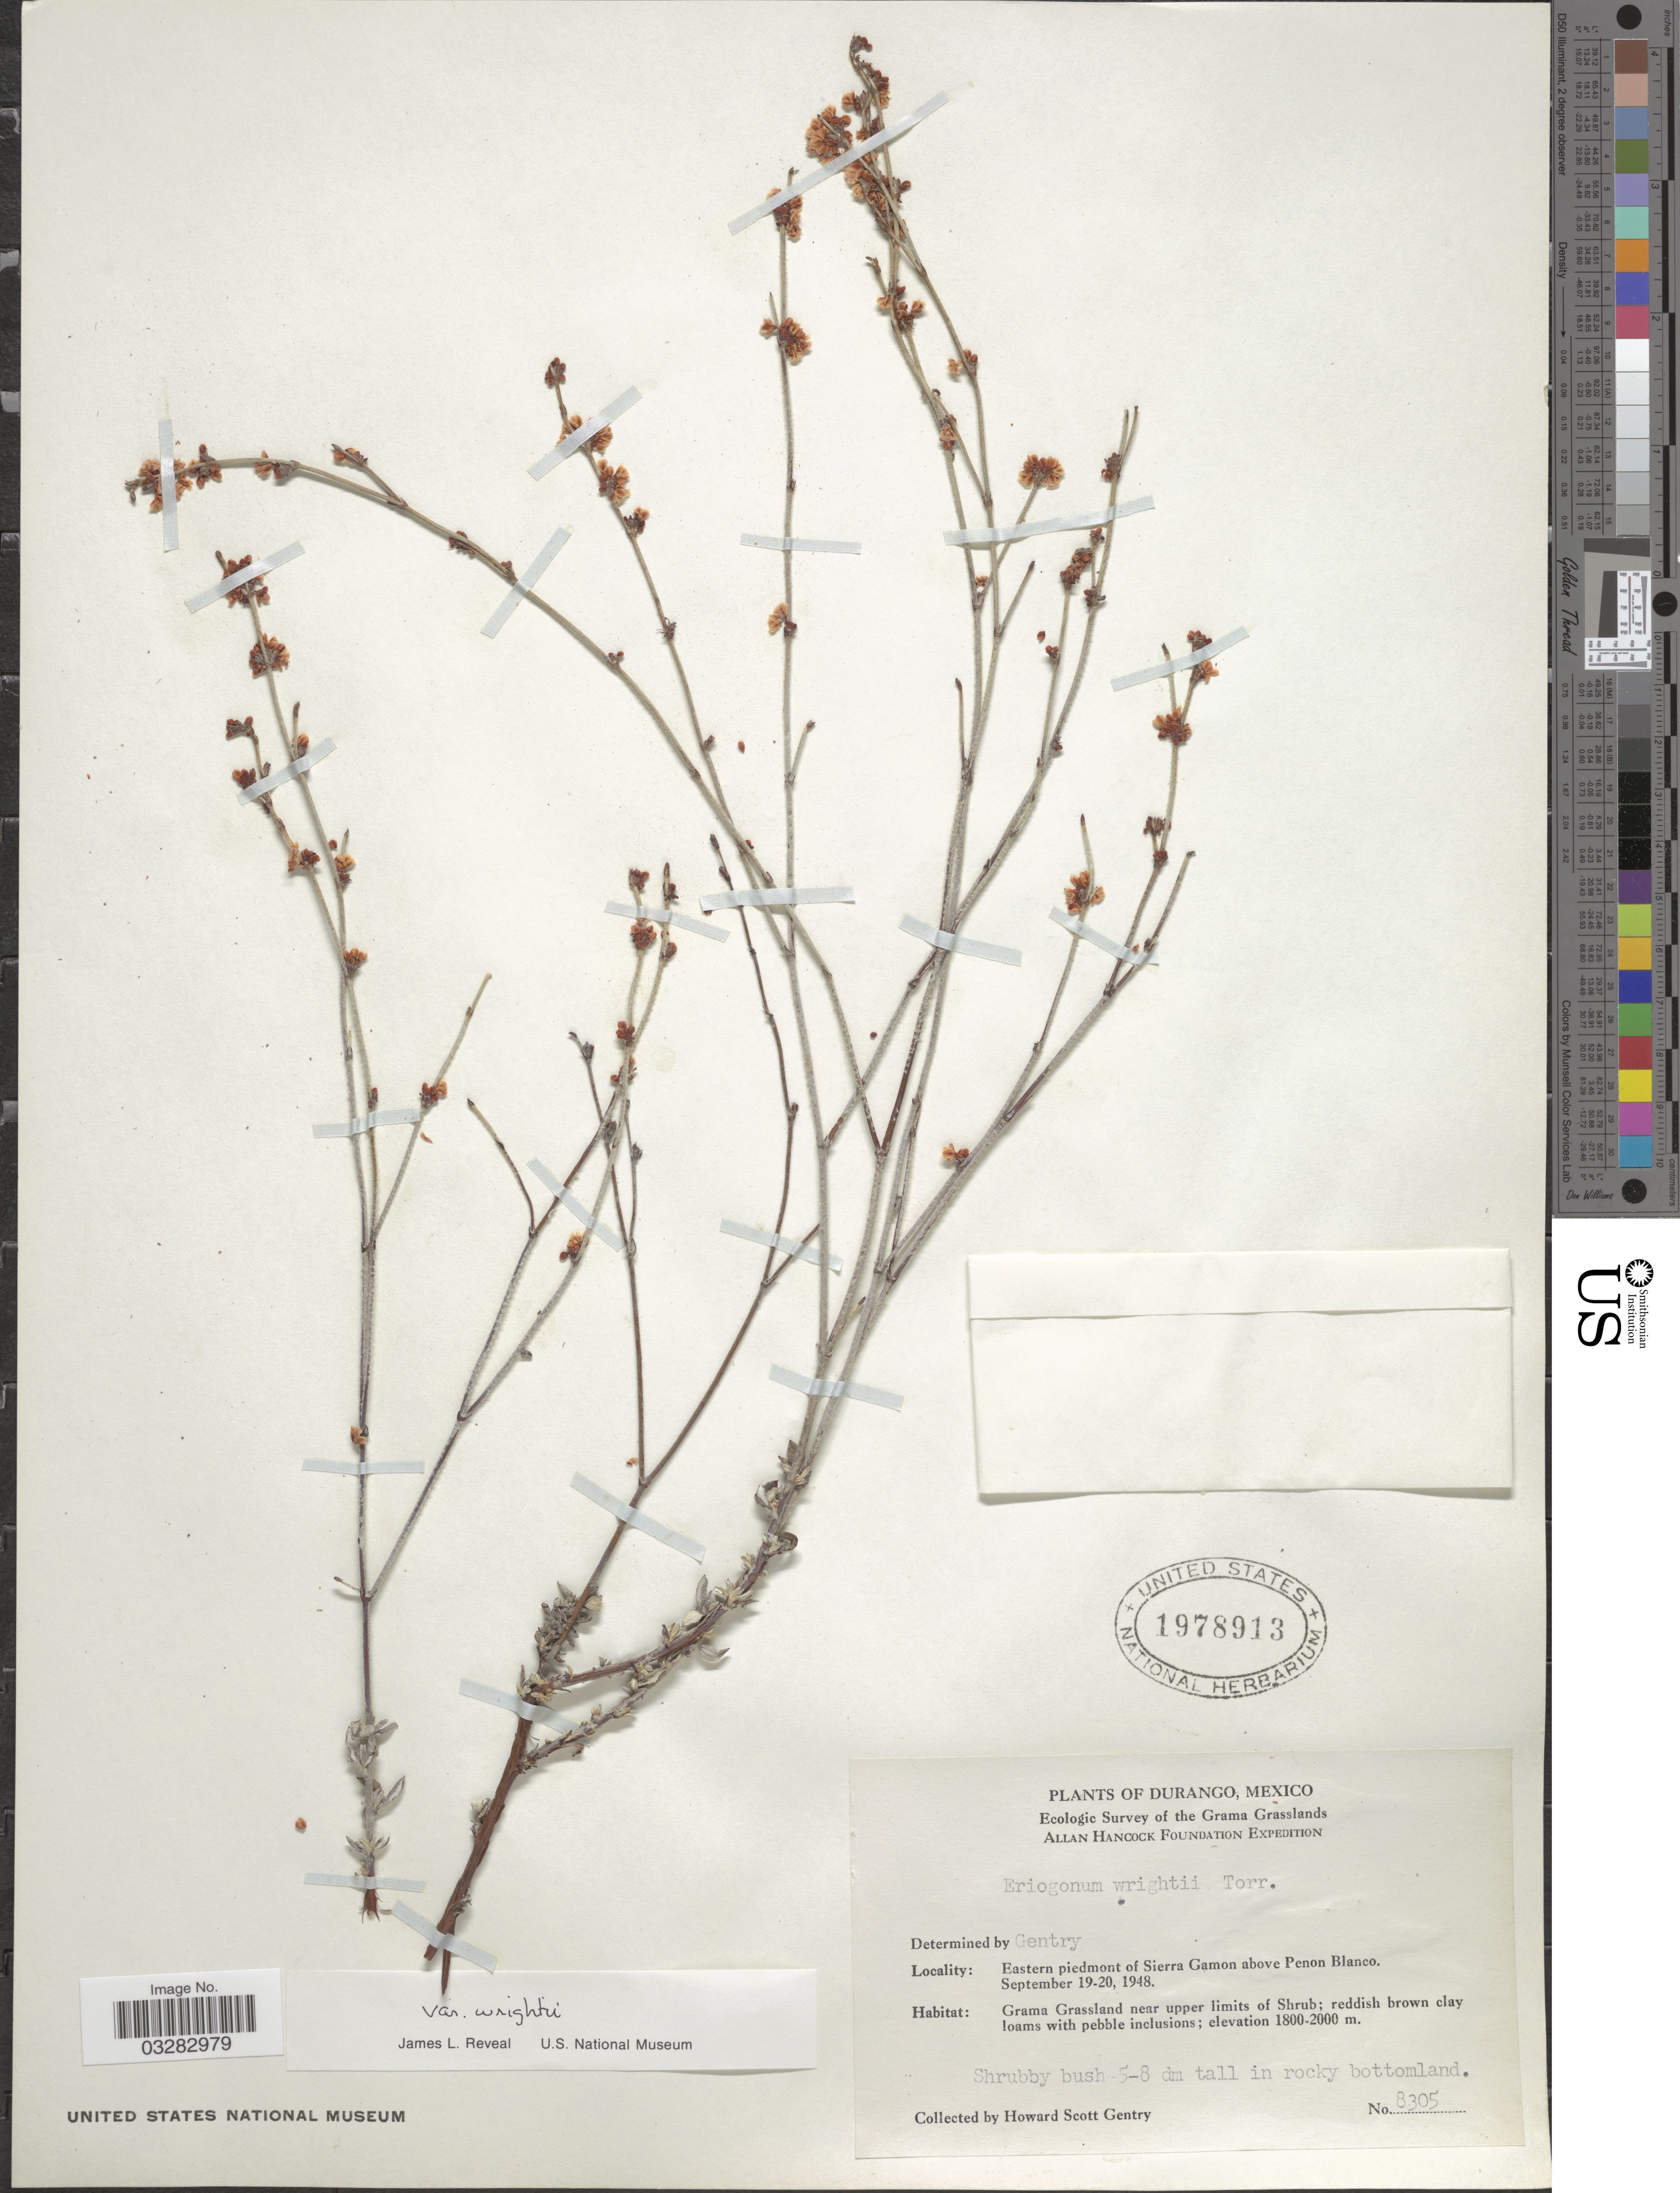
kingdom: Plantae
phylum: Tracheophyta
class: Magnoliopsida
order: Caryophyllales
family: Polygonaceae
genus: Eriogonum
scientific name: Eriogonum wrightii var. wrightii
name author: Torr. ex Benth.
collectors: H. S. Gentry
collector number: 8305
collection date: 1948-09-19/1948-09-20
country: Mexico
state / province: Durango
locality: Grama Grasslands. [unsure placement] Eastern piedmont of Sierra Gamon above Penon Blanco.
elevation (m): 1800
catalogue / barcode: US 1978913